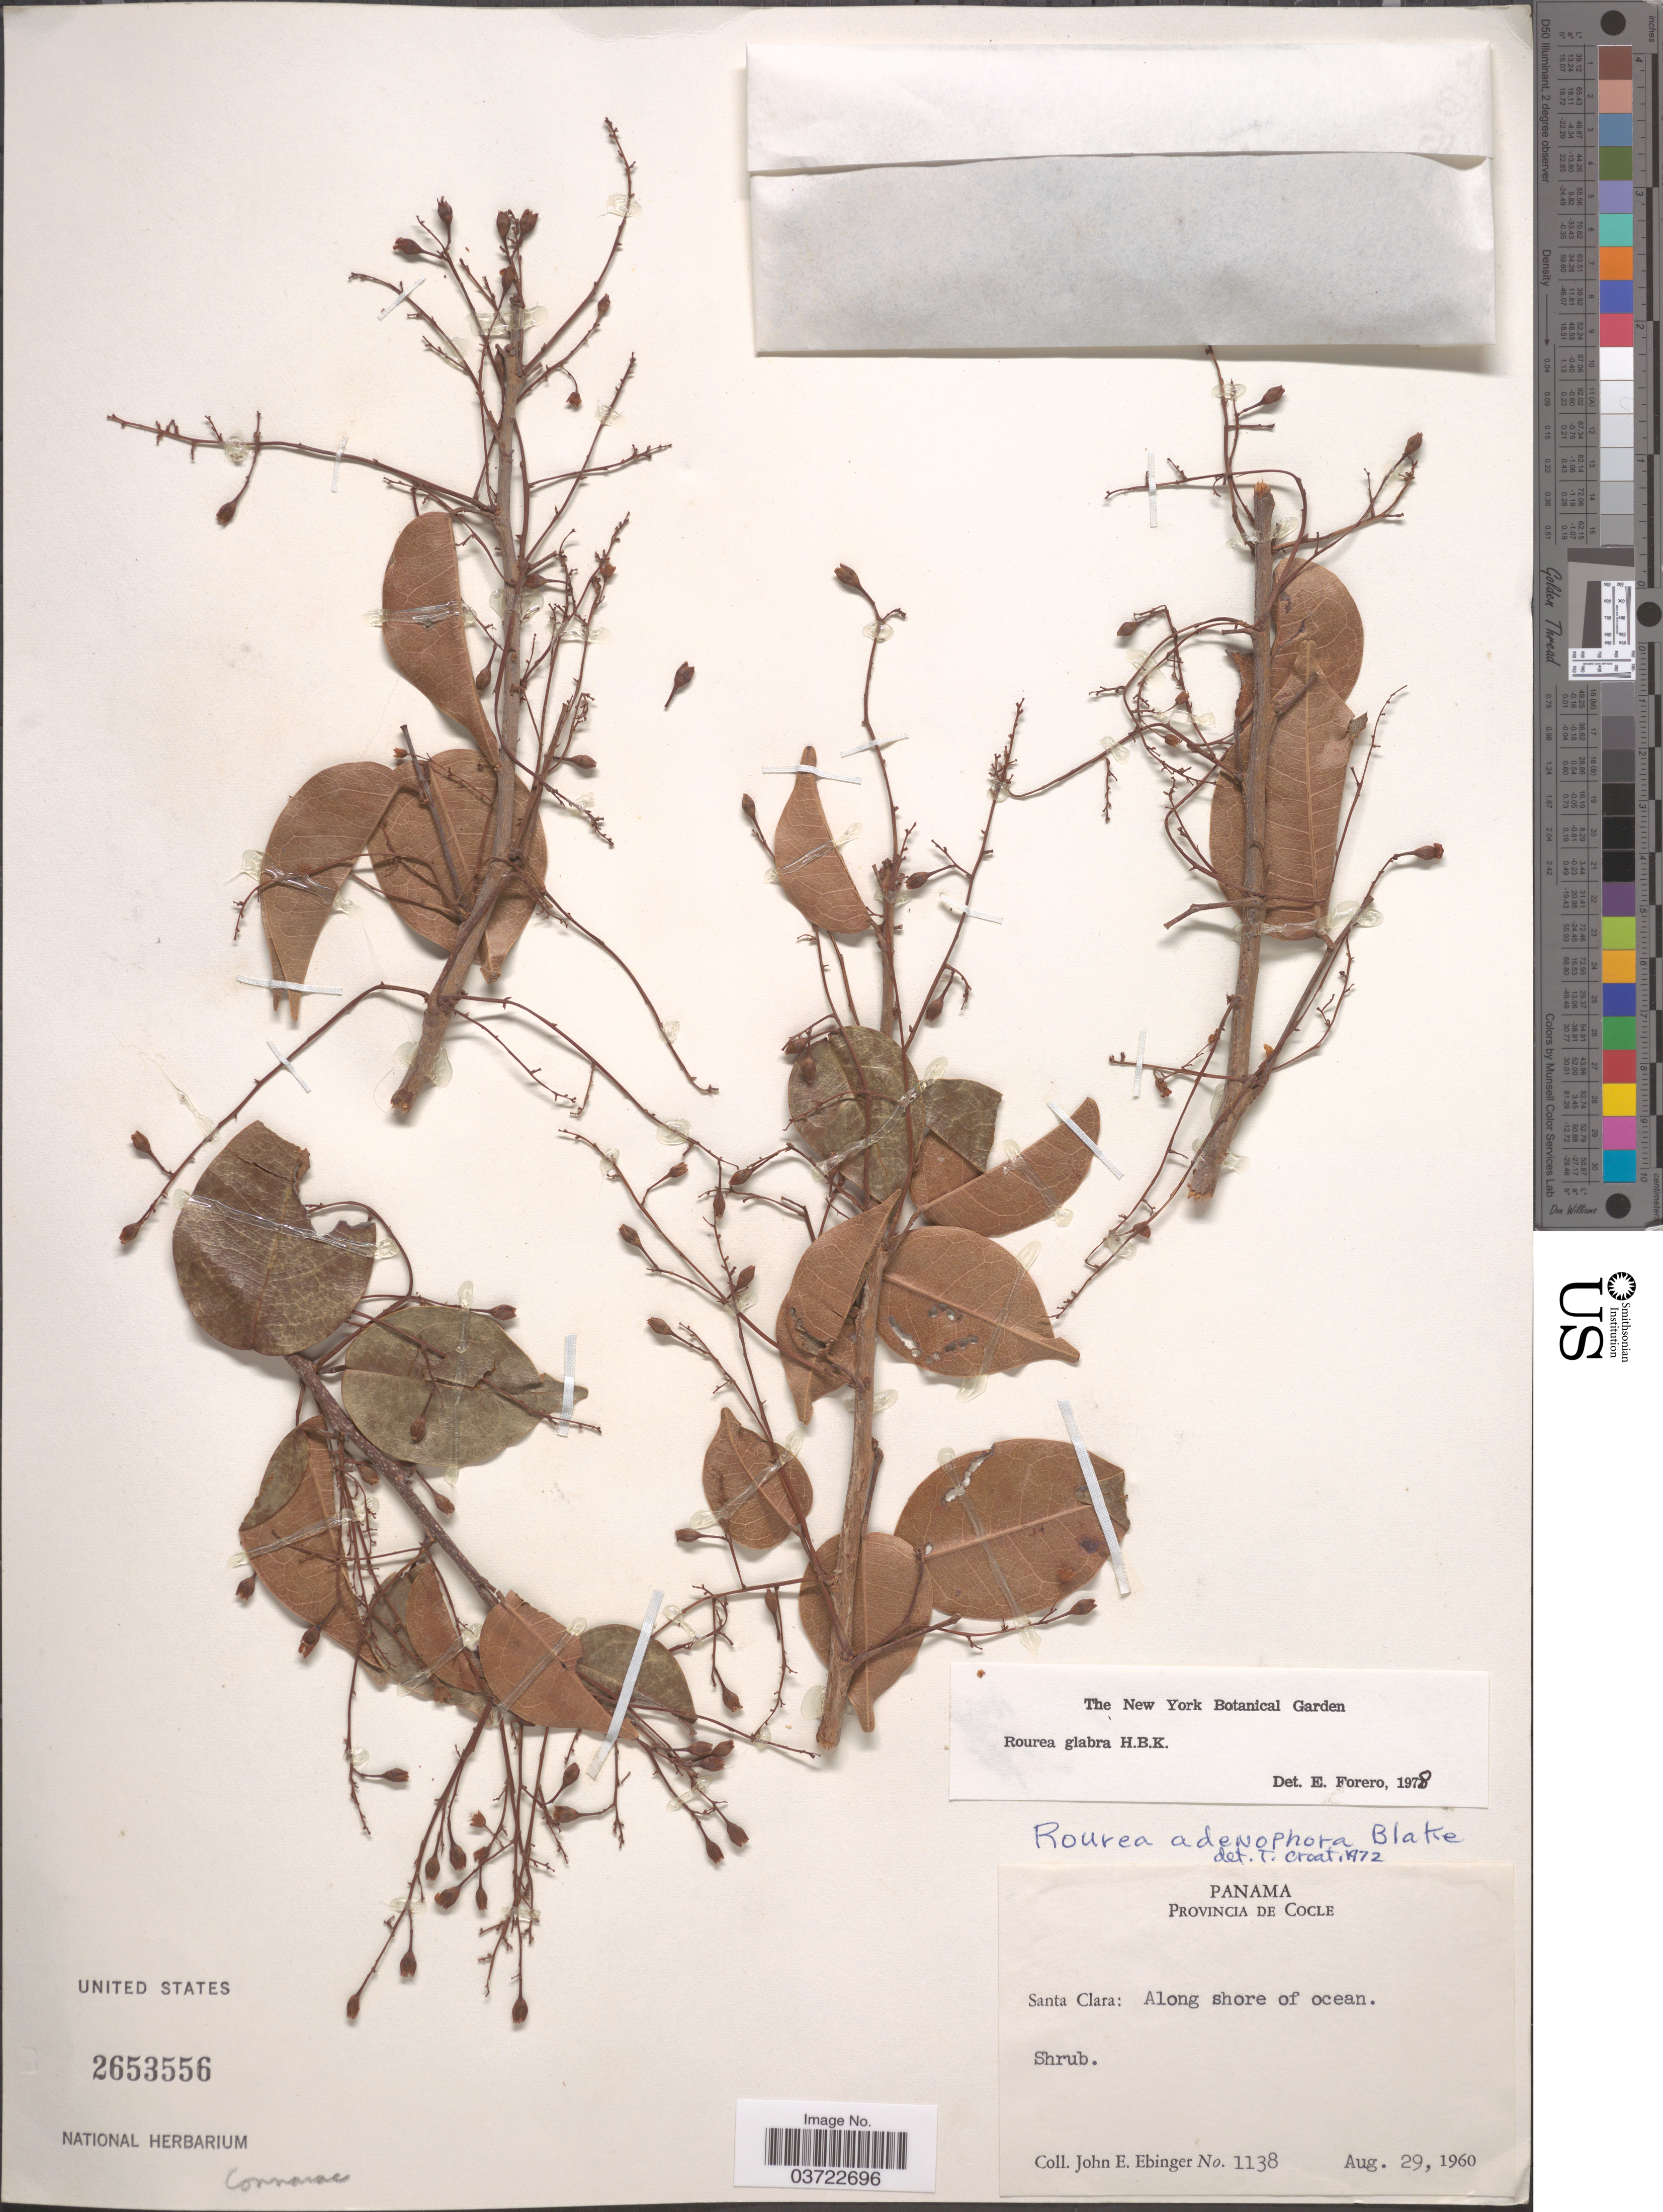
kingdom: Plantae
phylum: Tracheophyta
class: Magnoliopsida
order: Oxalidales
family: Connaraceae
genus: Rourea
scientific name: Rourea glabra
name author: Kunth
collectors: J. Ebinger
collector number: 1138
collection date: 1960-08-29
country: Panama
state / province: Cocle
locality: Santa Clara: Along shore of ocean.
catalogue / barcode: US 2653556